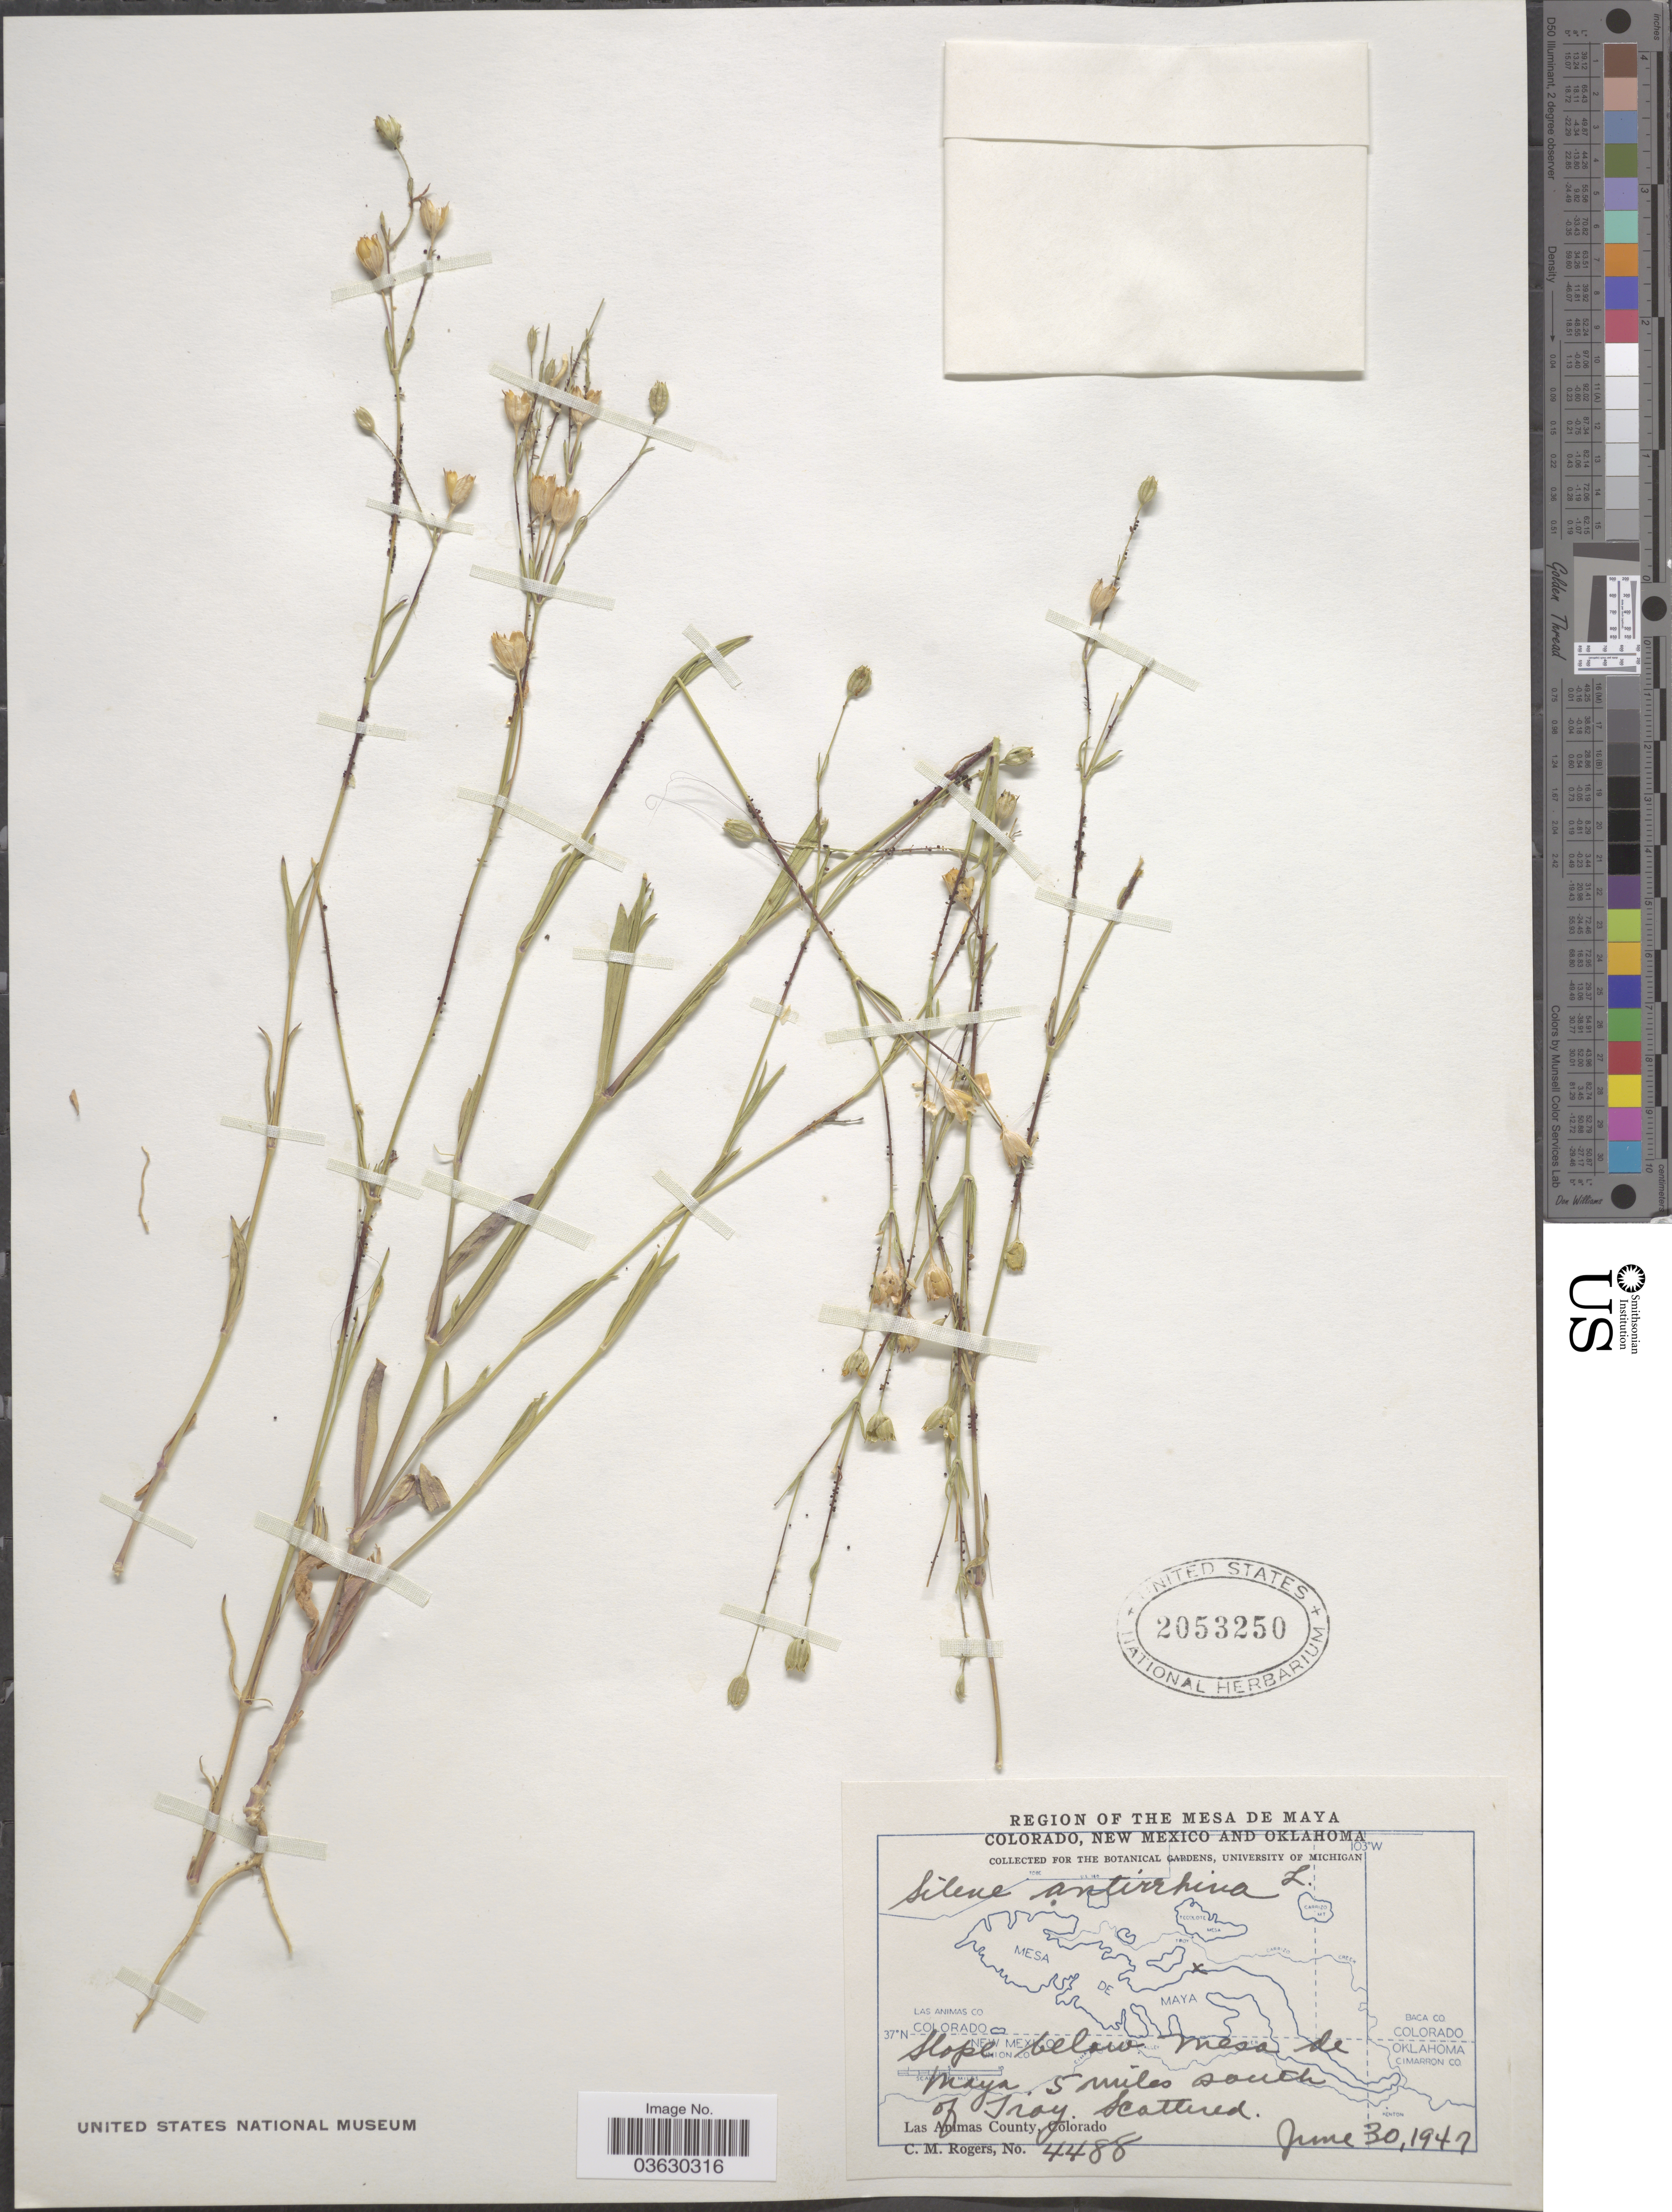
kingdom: Plantae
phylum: Tracheophyta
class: Magnoliopsida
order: Caryophyllales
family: Caryophyllaceae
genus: Silene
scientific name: Silene antirrhina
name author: L.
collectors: C. M. Rogers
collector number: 4488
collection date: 1947-06-30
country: United States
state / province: Colorado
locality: Region of The Mesa de Maya. Slope below Mesa de Maya. 5 miles south of Troy. Las Animas County.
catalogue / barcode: US 2053250